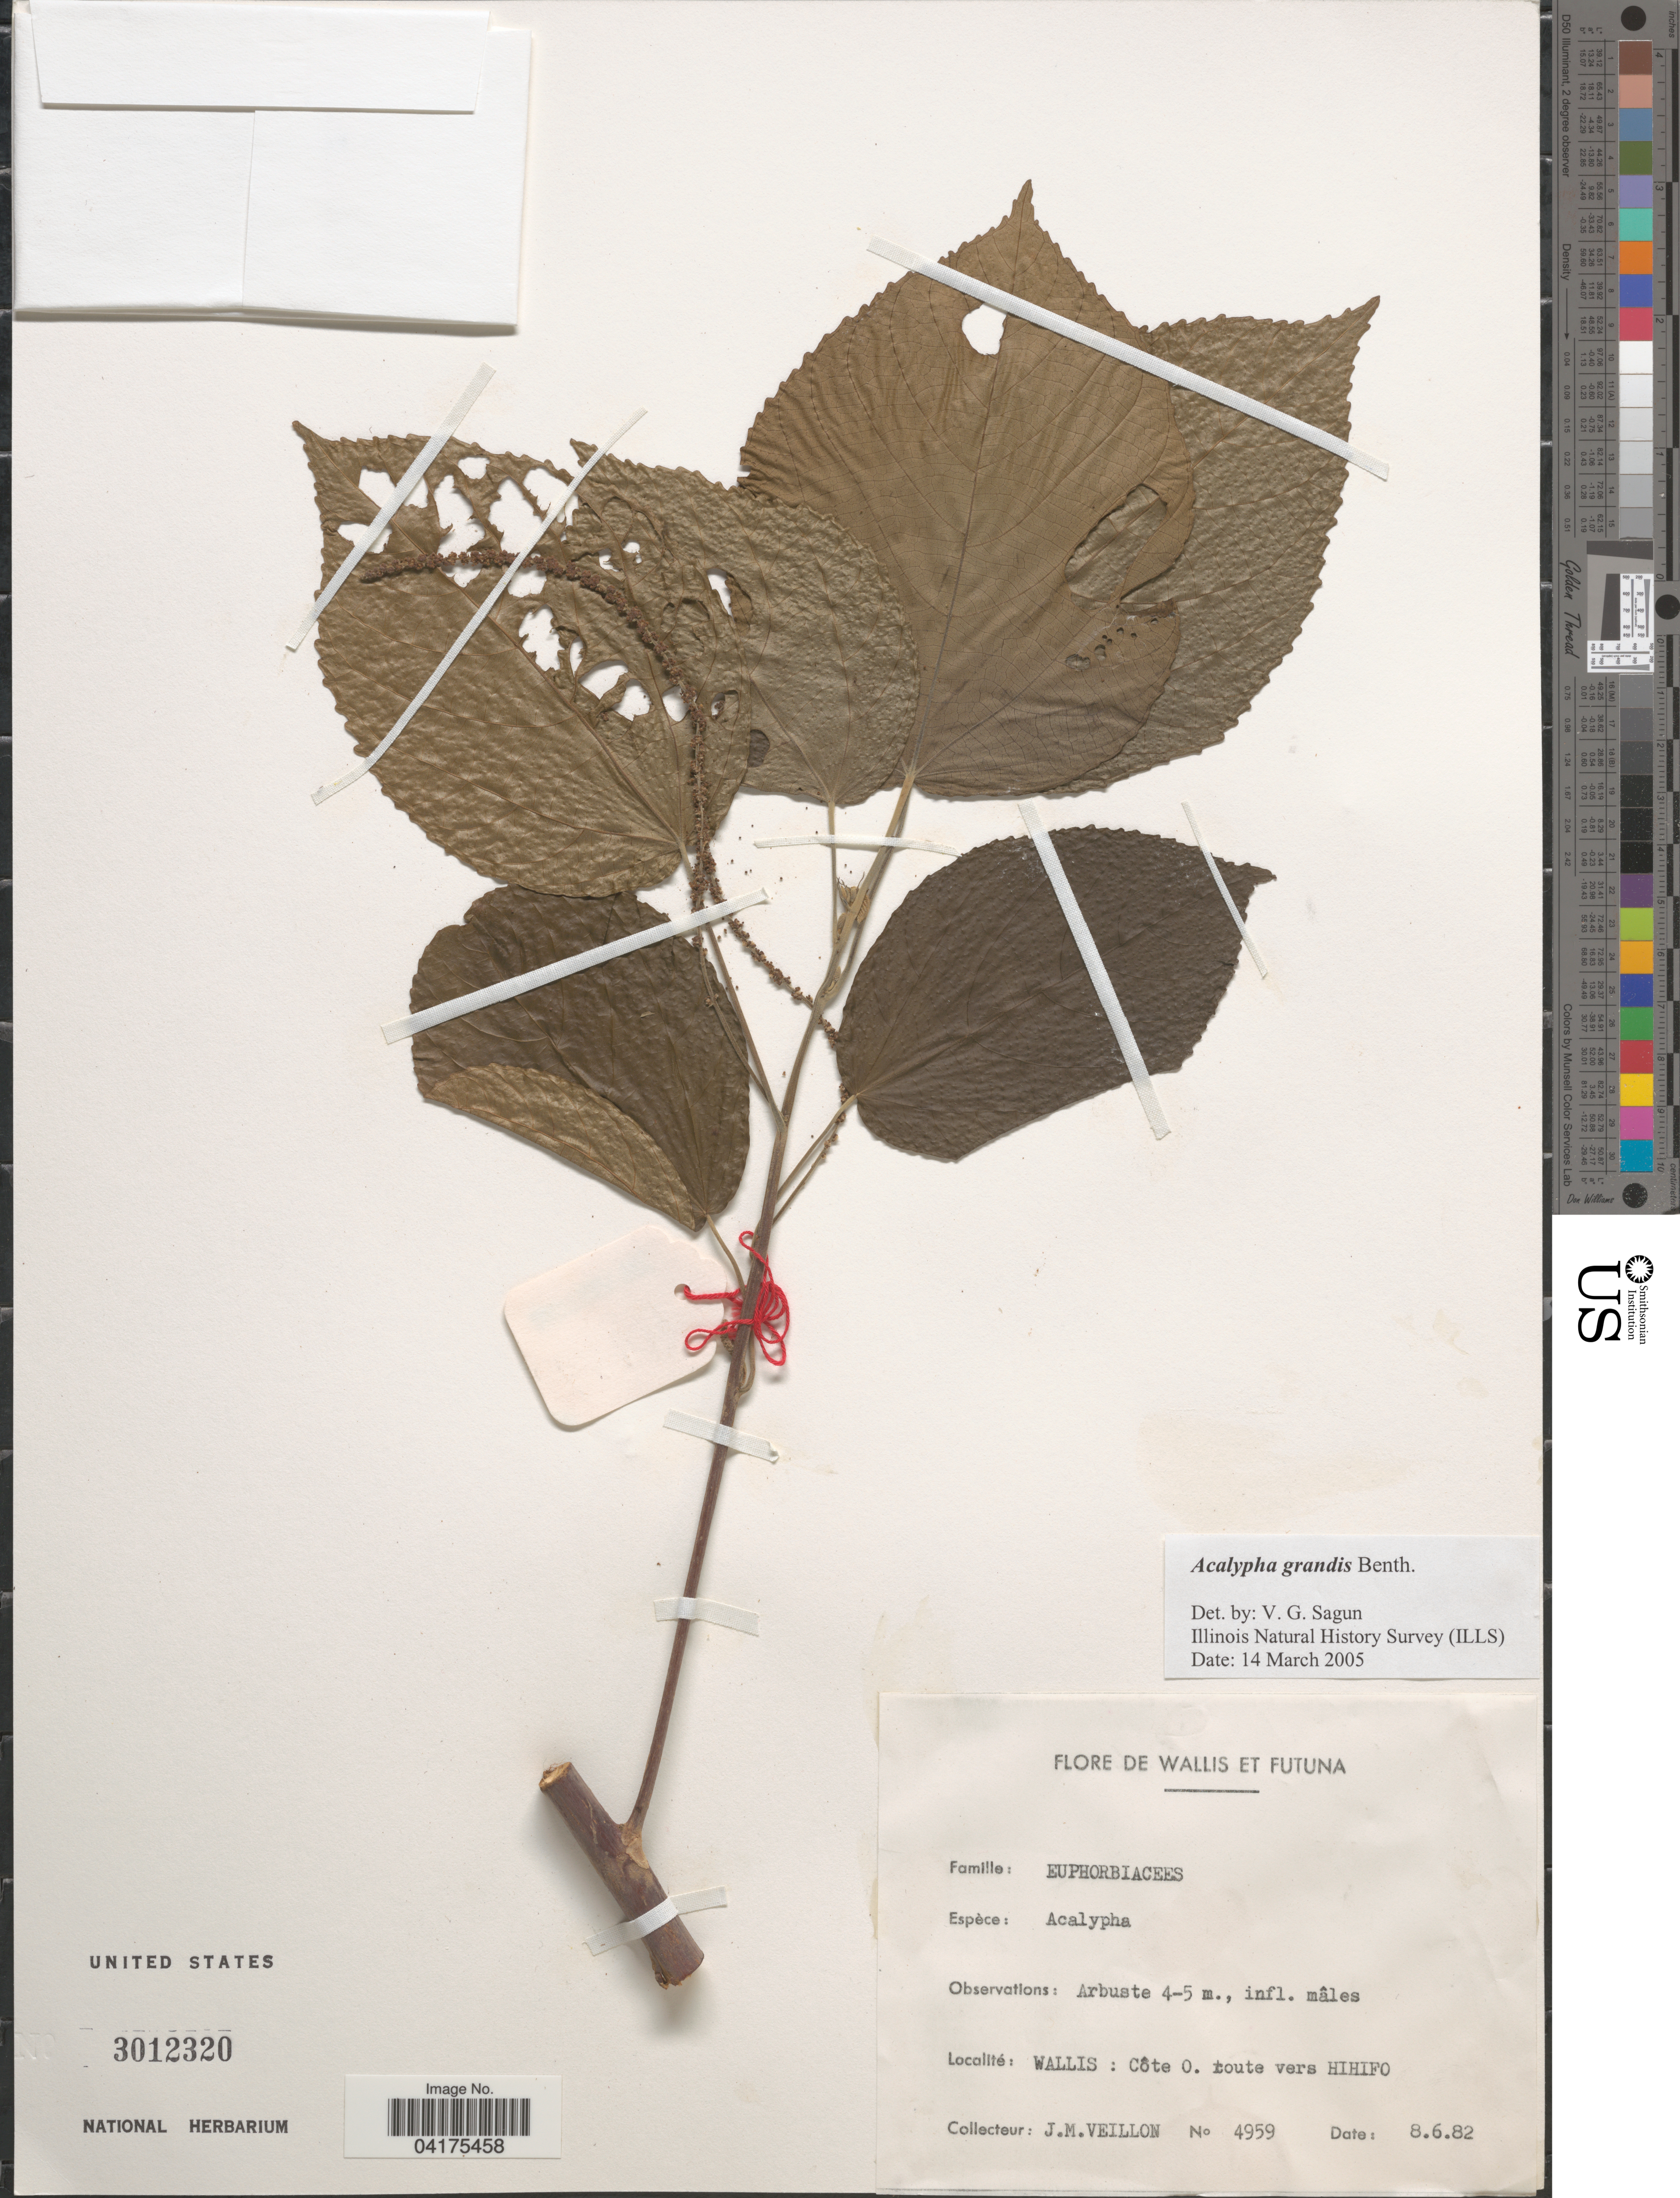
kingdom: Plantae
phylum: Tracheophyta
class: Magnoliopsida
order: Malpighiales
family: Euphorbiaceae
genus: Acalypha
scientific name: Acalypha grandis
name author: Benth.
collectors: J. Veillon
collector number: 4959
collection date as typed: Transcribed d/m/y: 8/6/82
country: Wallis and Futuna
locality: Wallis: Côte O. toute vers Hihifo.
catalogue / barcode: US 3012320